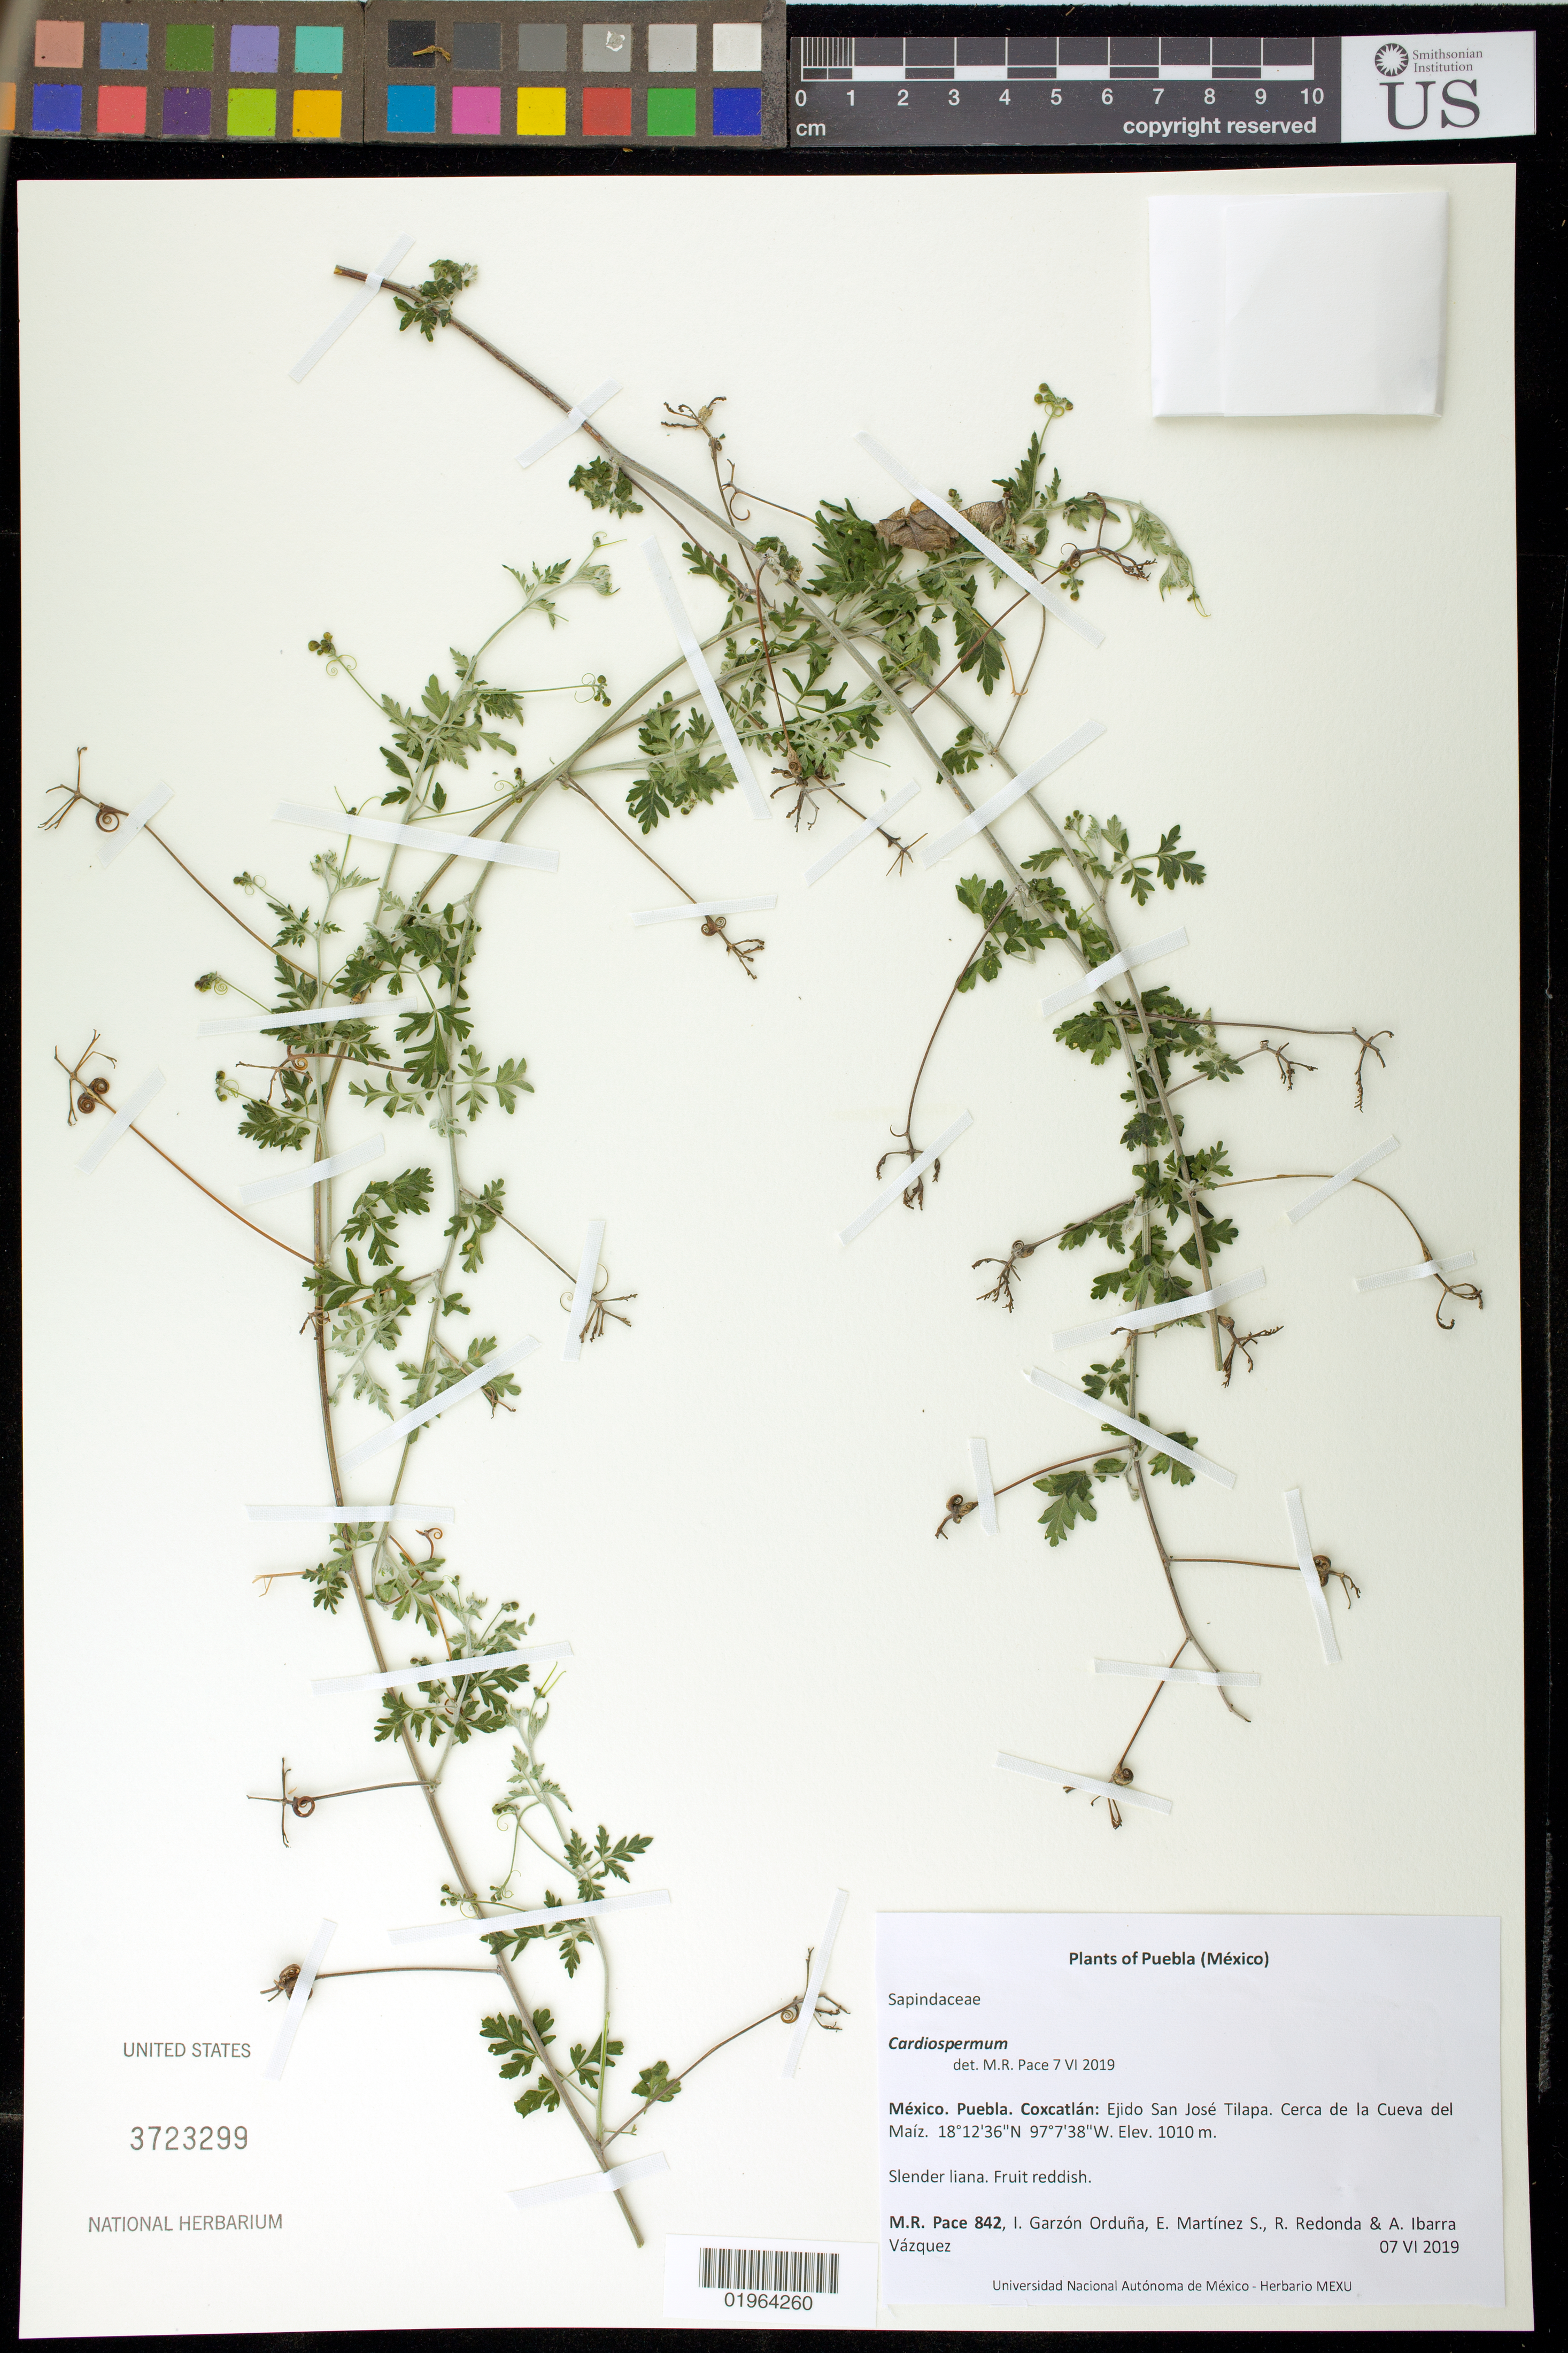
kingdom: Plantae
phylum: Tracheophyta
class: Magnoliopsida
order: Sapindales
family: Sapindaceae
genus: Cardiospermum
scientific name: Cardiospermum corindum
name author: L.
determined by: Acevedo-Rodriguez, P., (US), Smithsonian Institution - National Museum of Natural History (UNITED STATES)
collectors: M. R. Pace, I. Garzón Orduna, E. Martínez S., R. Redonda-Martínez & A. Ibarra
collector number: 842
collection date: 2019-06-07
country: Mexico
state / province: Puebla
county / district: Coxcatlán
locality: Ejido San Jose Tilapa. Cerca de la Cueva del Maiz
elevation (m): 1010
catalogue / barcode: US 3723299